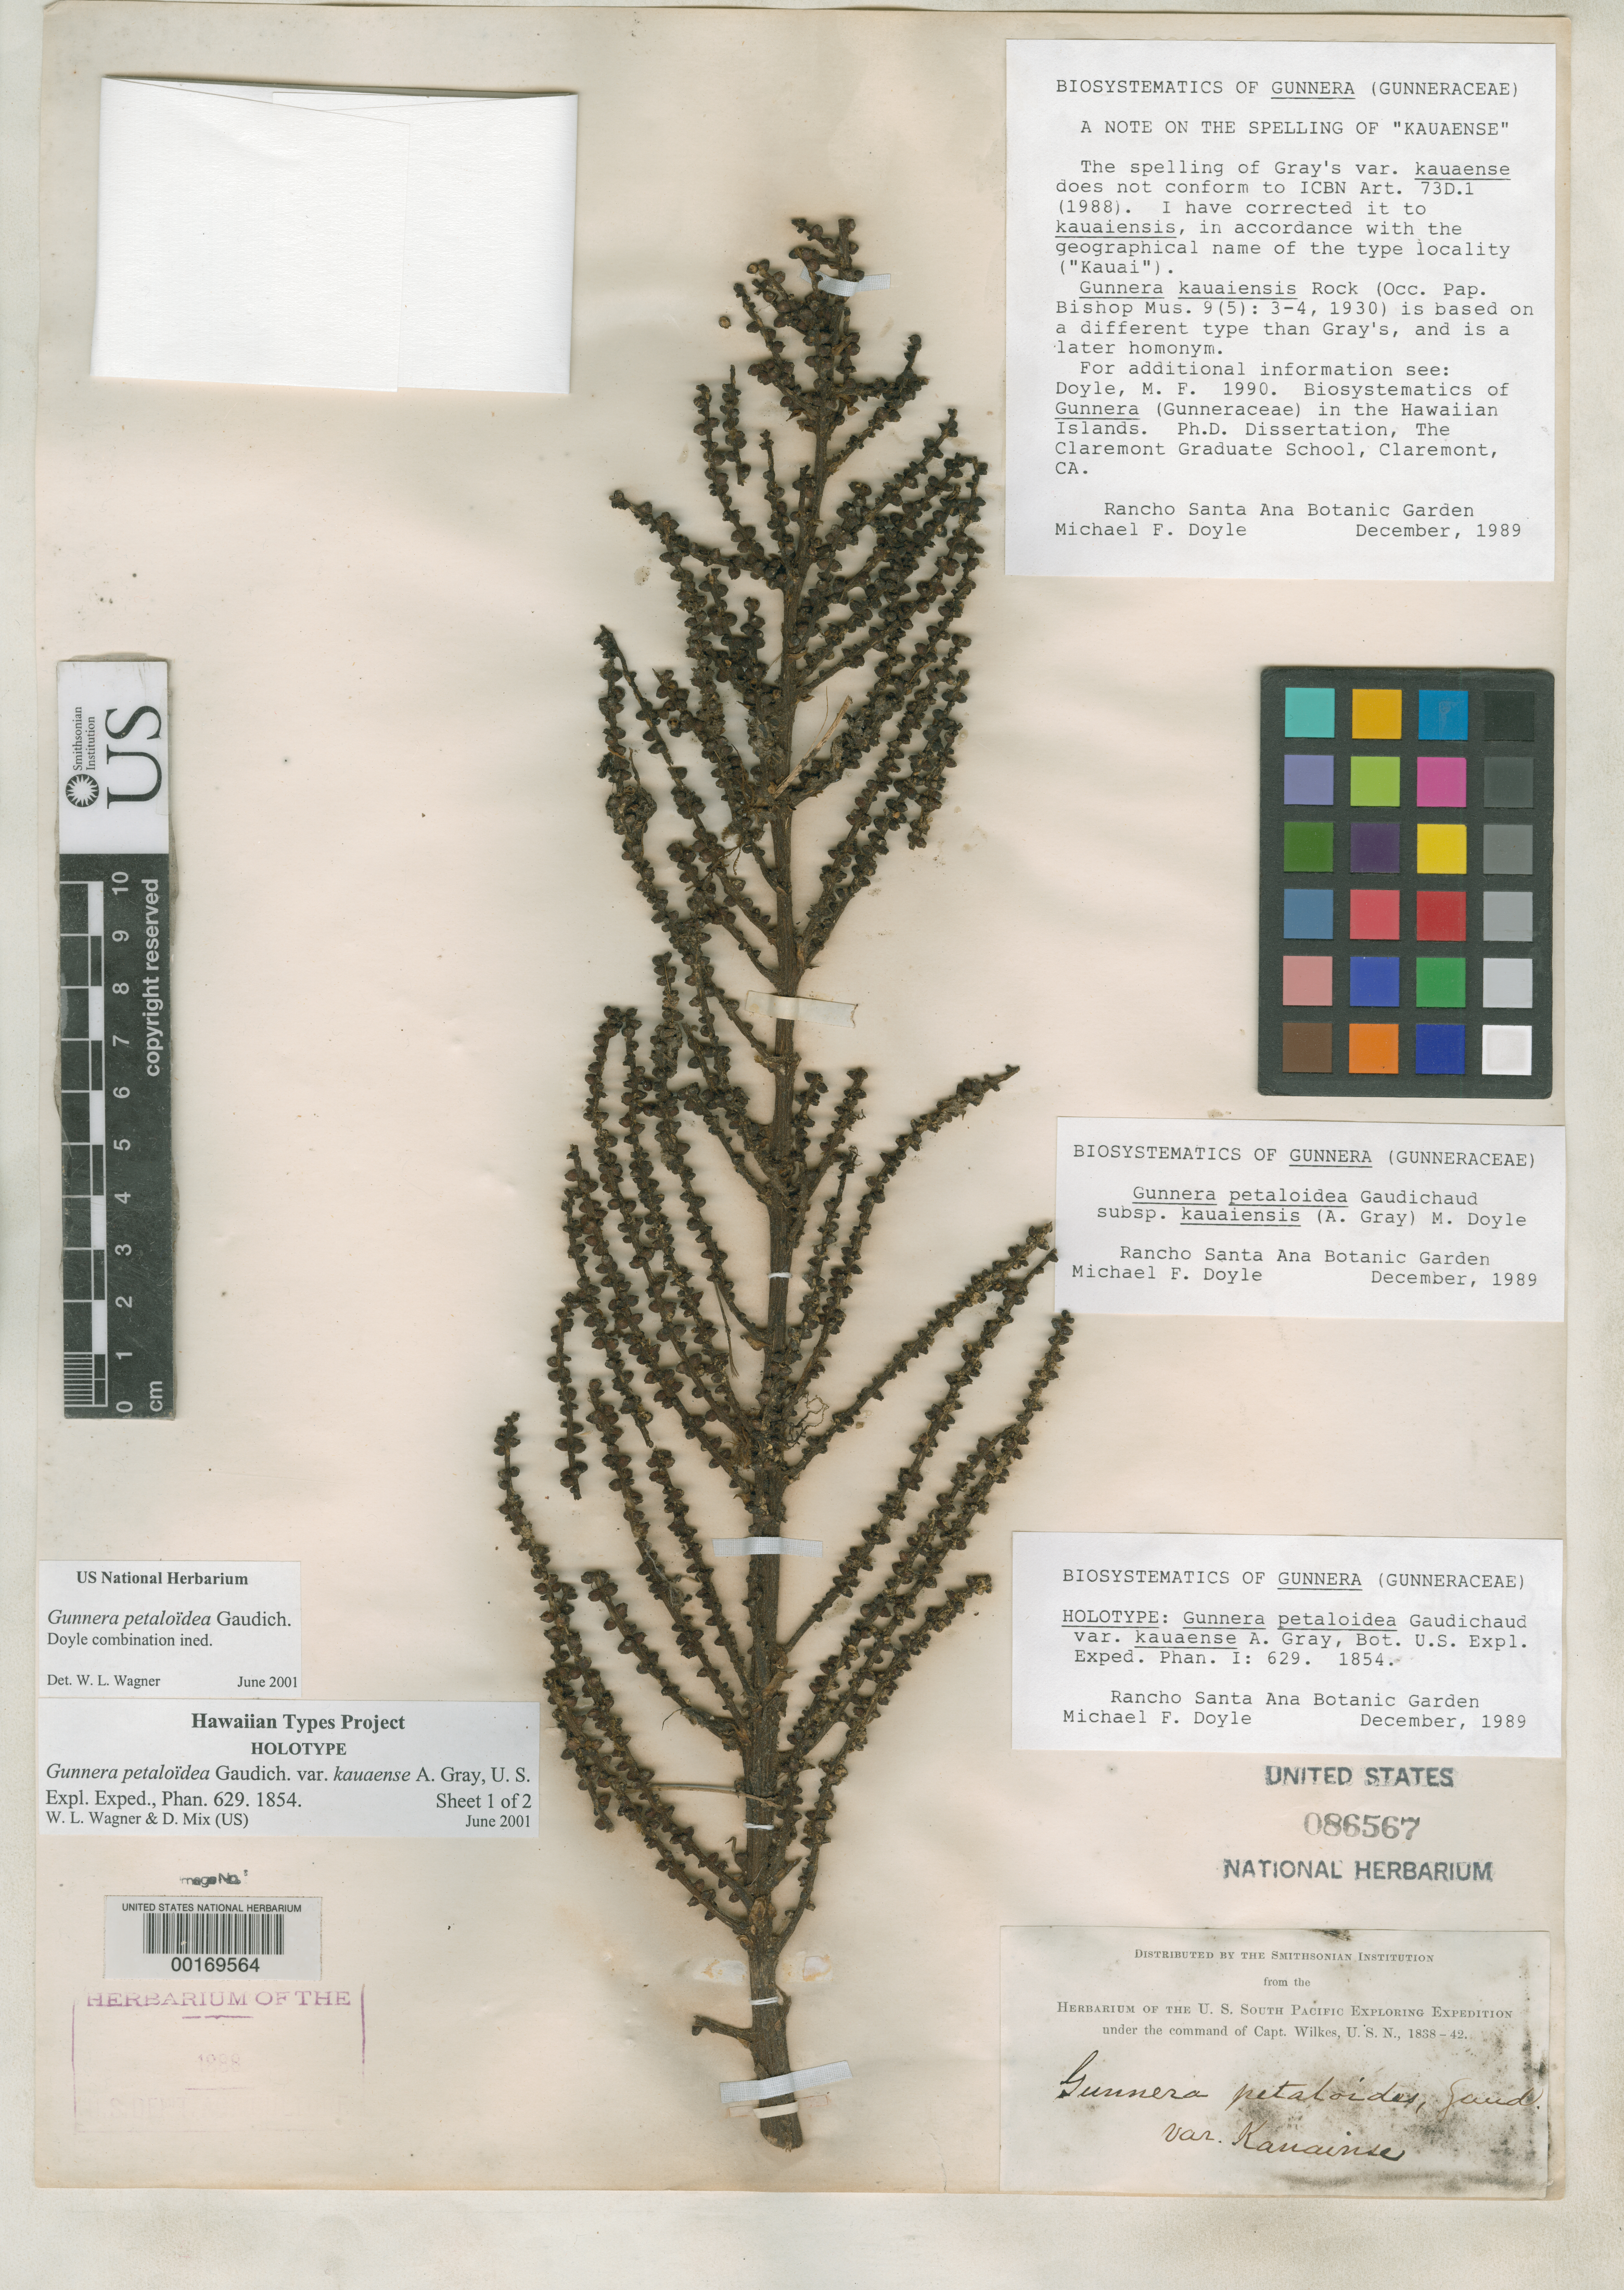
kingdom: Plantae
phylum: Tracheophyta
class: Magnoliopsida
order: Gunnerales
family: Gunneraceae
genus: Gunnera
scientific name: Gunnera petaloidea var. kauaense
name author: A. Gray in Wilkes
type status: Holotype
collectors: Wilkes Explor. Exped.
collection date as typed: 1838 to -- --- 1842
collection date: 1838/1842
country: United States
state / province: Hawaii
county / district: Kauai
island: Kaua'i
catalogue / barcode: US 86567